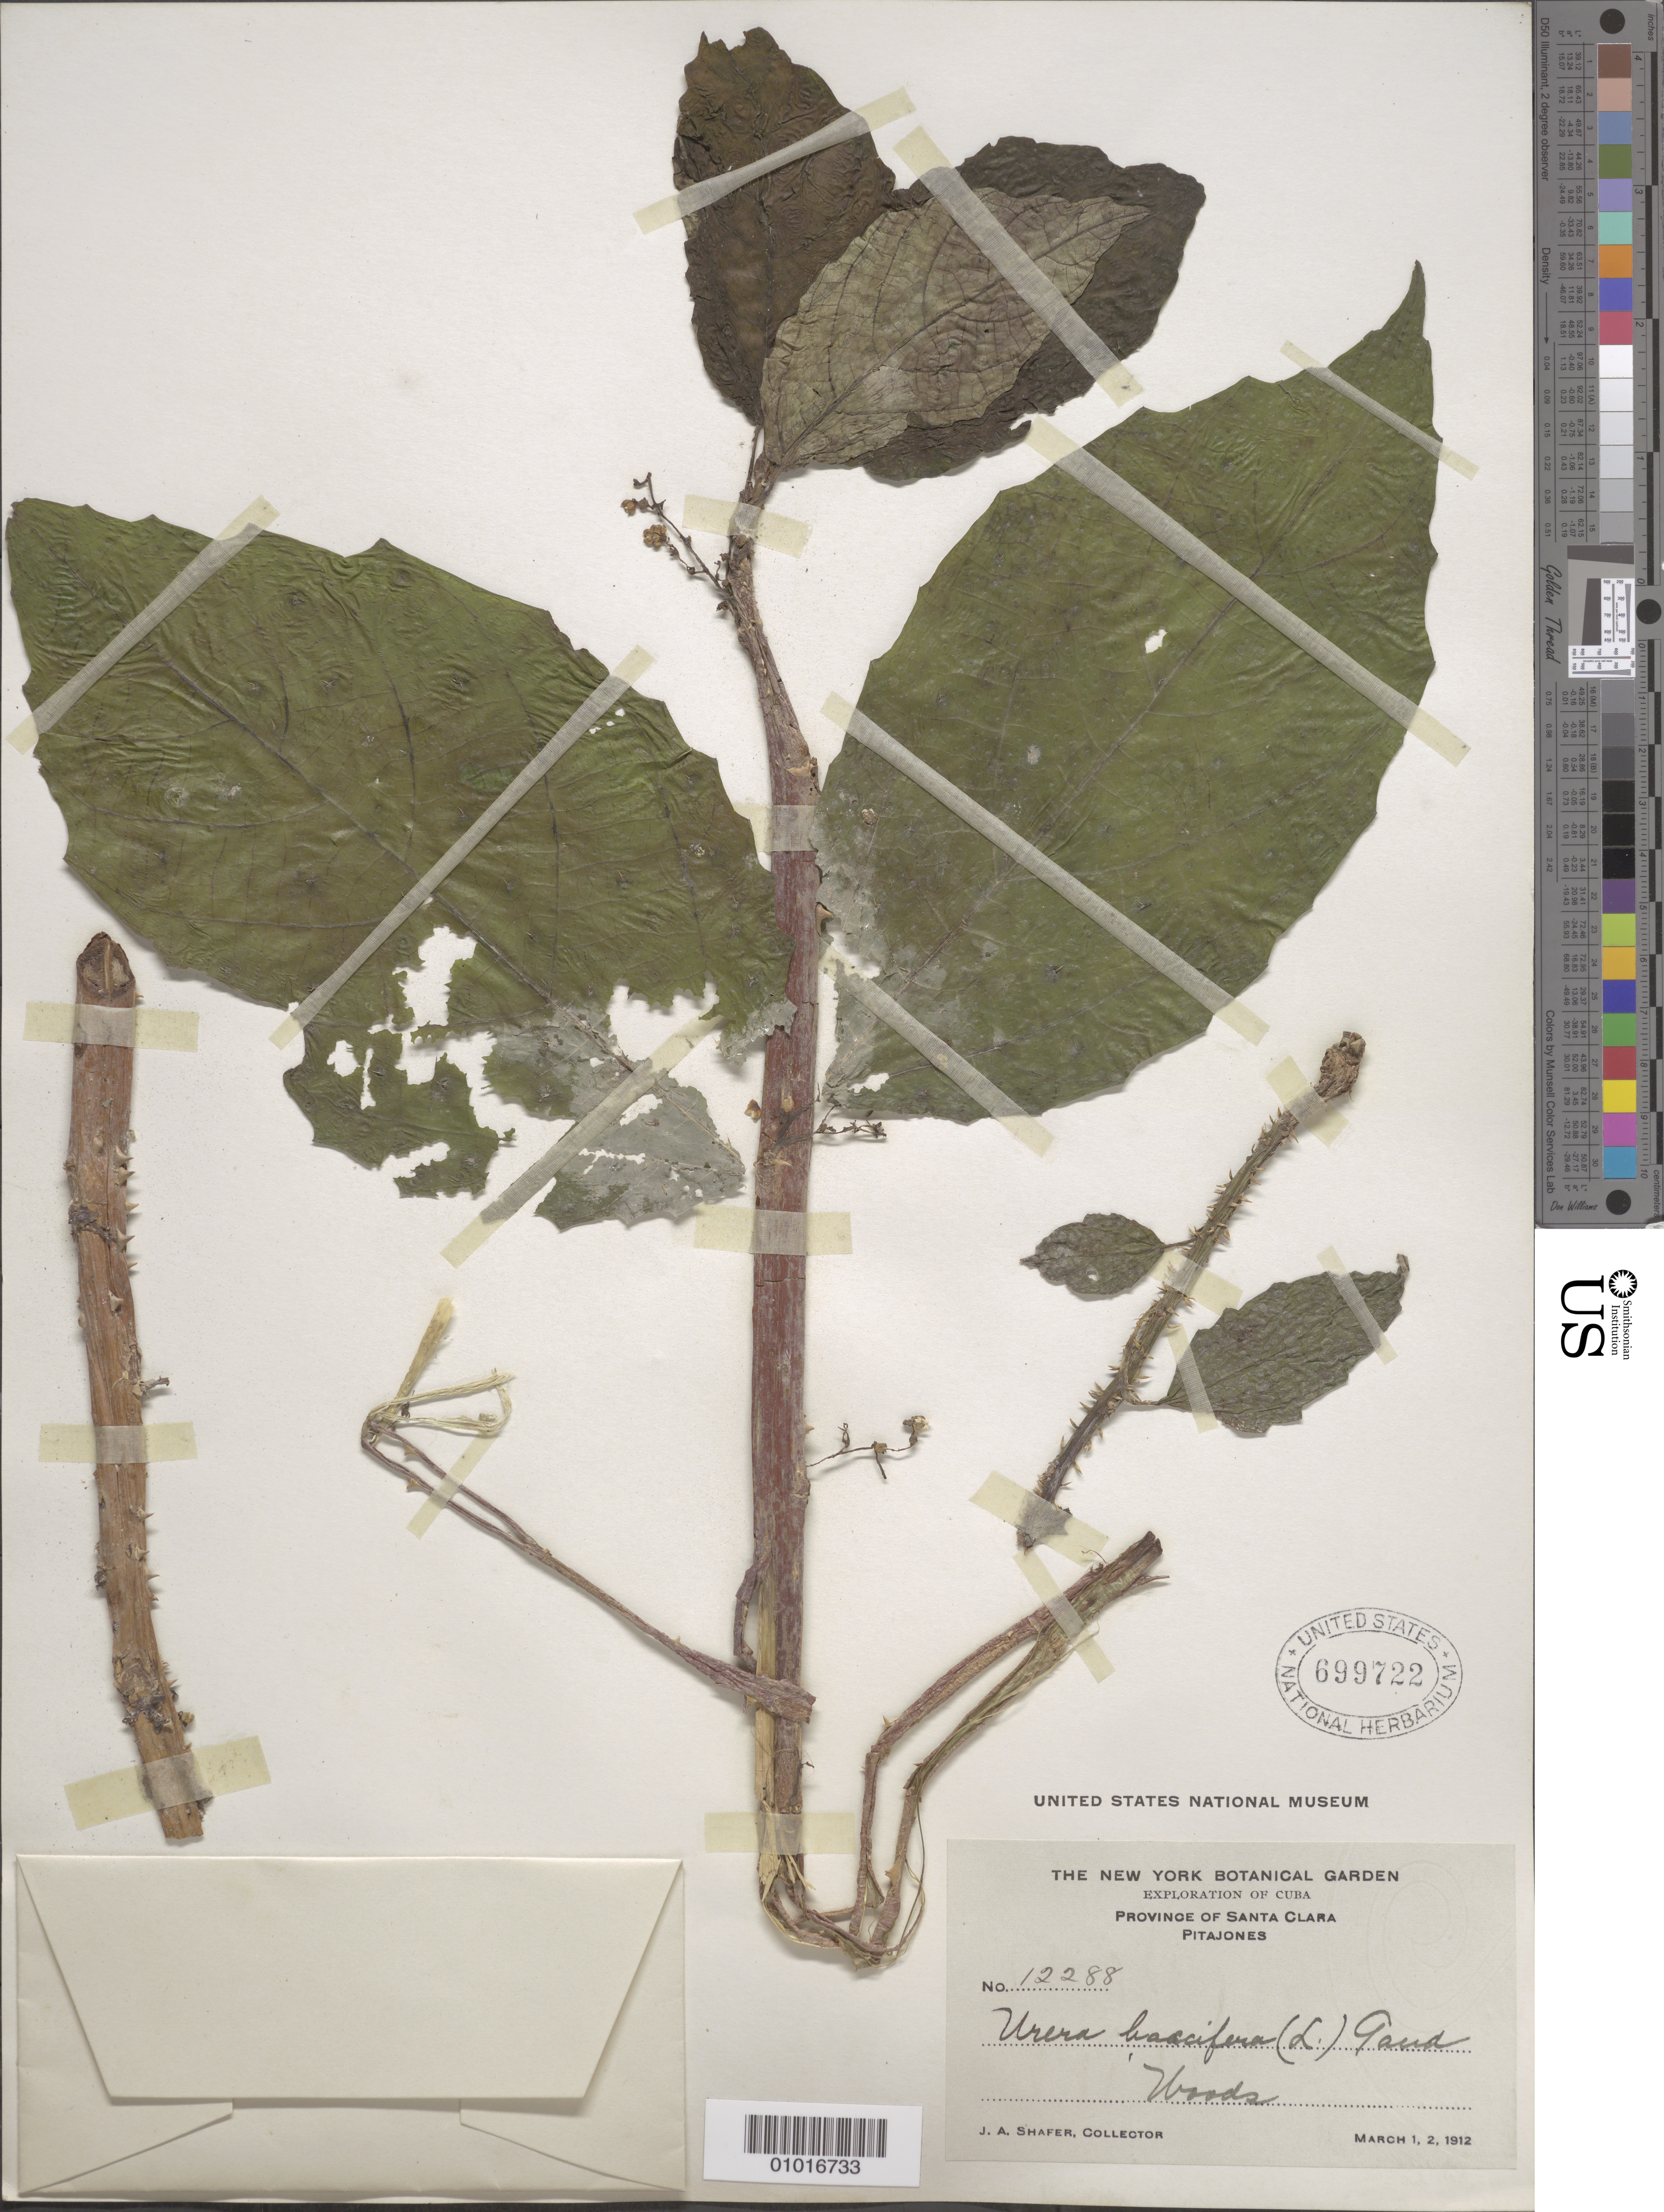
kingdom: Plantae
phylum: Tracheophyta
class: Magnoliopsida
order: Rosales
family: Urticaceae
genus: Urera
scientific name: Urera baccifera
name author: (L.) Gaudich. ex Wedd.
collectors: J. A. Shafer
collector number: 12288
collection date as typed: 01 Mar 1912 to 02 Mar 1912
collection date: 1912-03-01/1912-03-02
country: Cuba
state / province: Villa Clara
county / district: Santa Clara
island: Cuba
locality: Woods, Pitajones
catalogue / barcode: US 699722